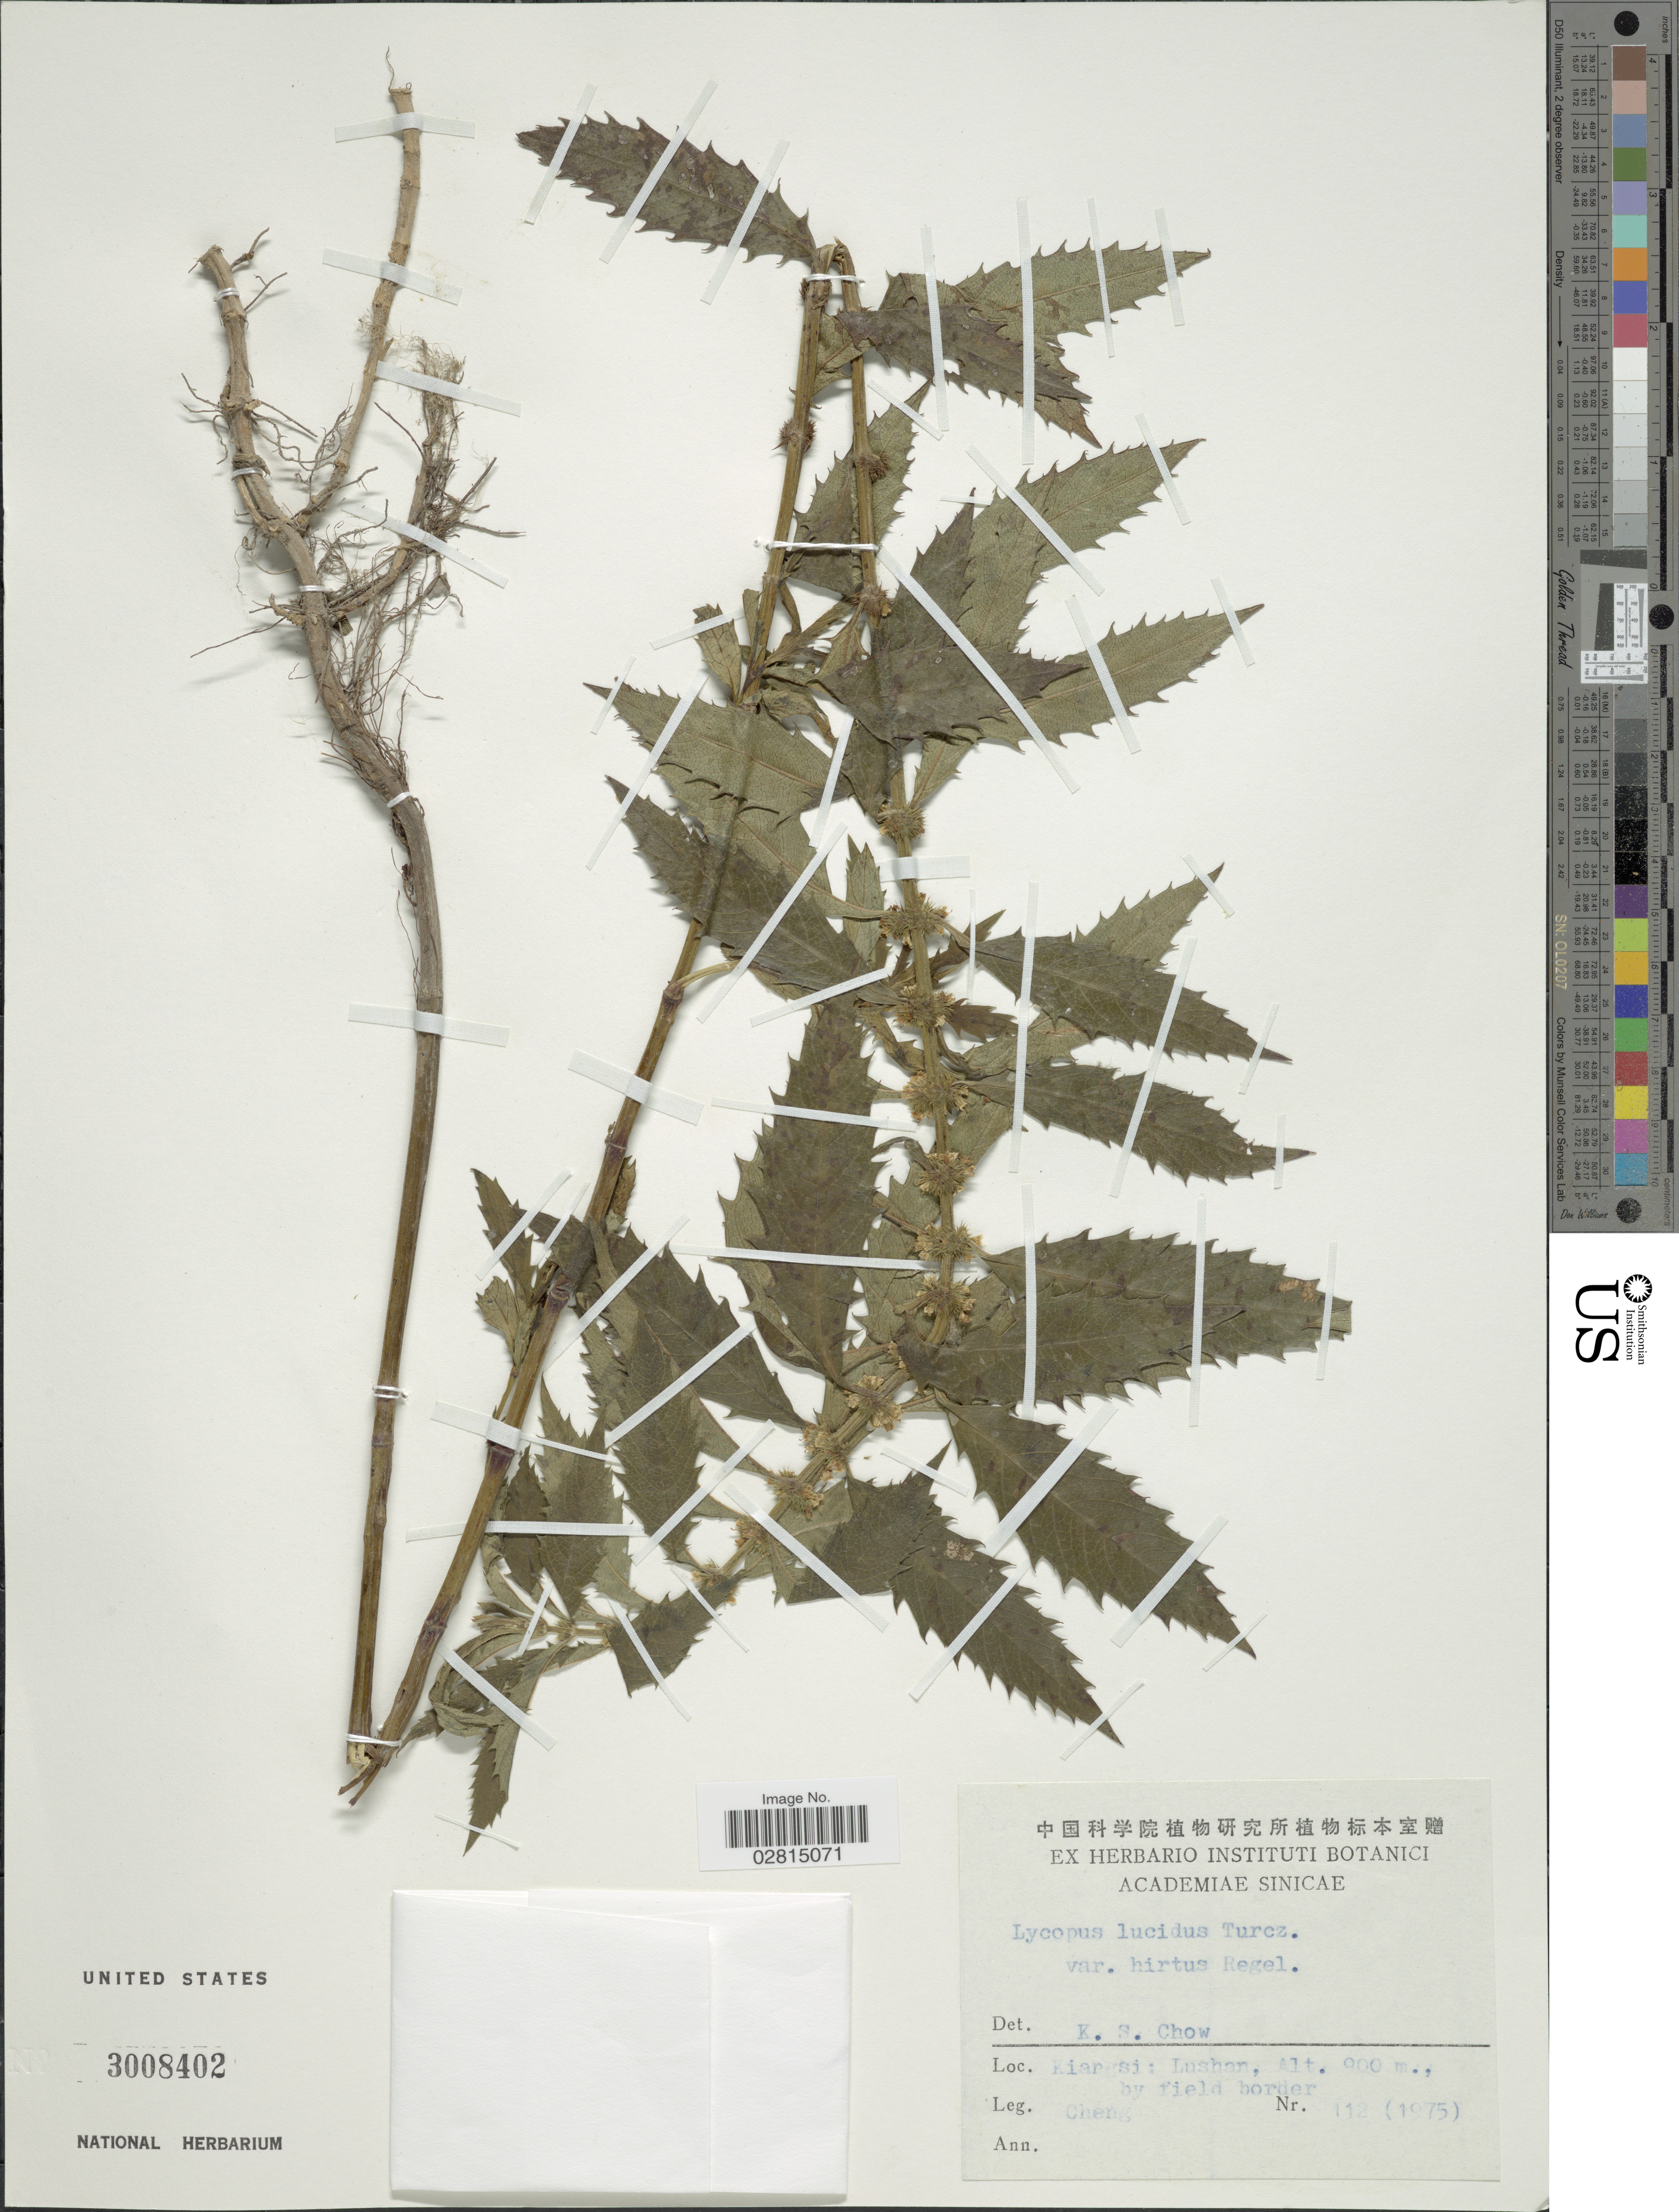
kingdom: Plantae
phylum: Tracheophyta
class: Magnoliopsida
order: Lamiales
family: Lamiaceae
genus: Lycopus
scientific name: Lycopus lucidus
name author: Turcz. ex Benth.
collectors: -. Cheng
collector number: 112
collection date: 1975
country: China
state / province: Jiangxi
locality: Kiangsi: Lushan.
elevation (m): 900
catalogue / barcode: US 3008402